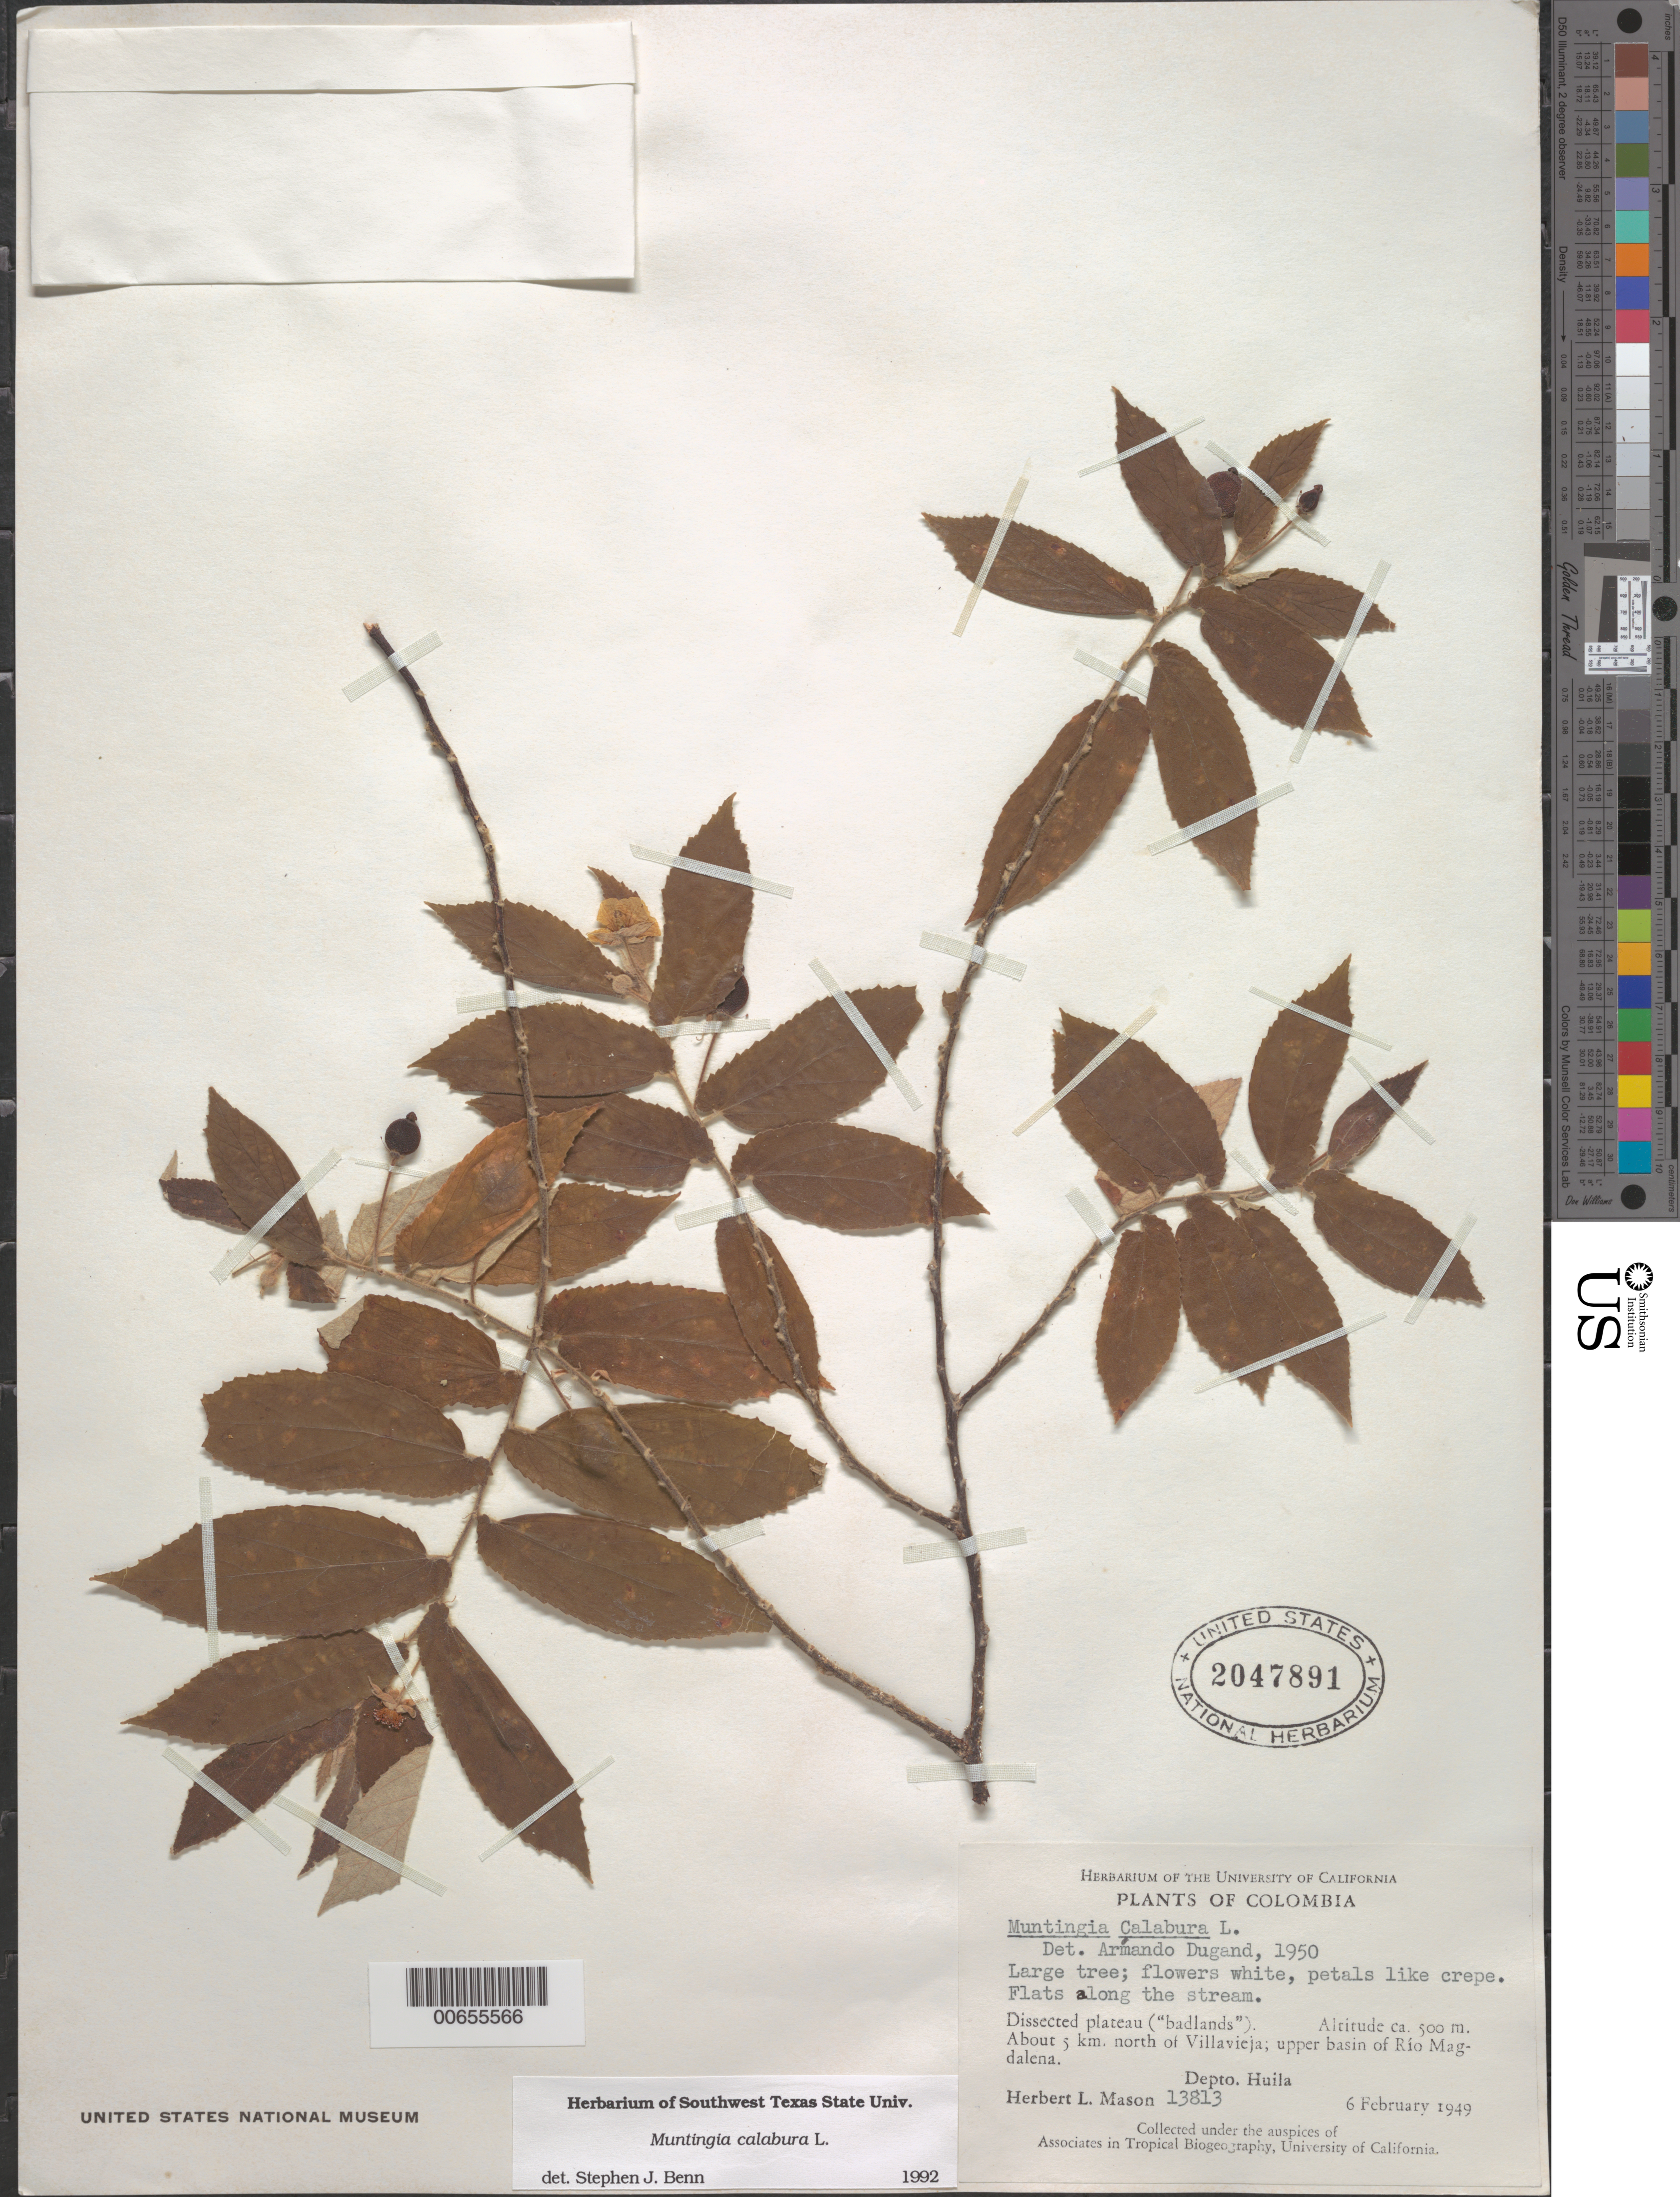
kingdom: Plantae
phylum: Tracheophyta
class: Magnoliopsida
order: Malvales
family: Muntingiaceae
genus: Muntingia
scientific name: Muntingia calabura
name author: L.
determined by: Benn, S. J.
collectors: H. L. Mason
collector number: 13813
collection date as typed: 06 Feb 1949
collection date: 1949-02-06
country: Colombia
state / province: Huila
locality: about 5 km N of Villa Vieja; upper Basin of Río Magdalena.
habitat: Dissected plateau (badlands). Flats along stream.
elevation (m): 500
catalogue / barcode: US 2047891